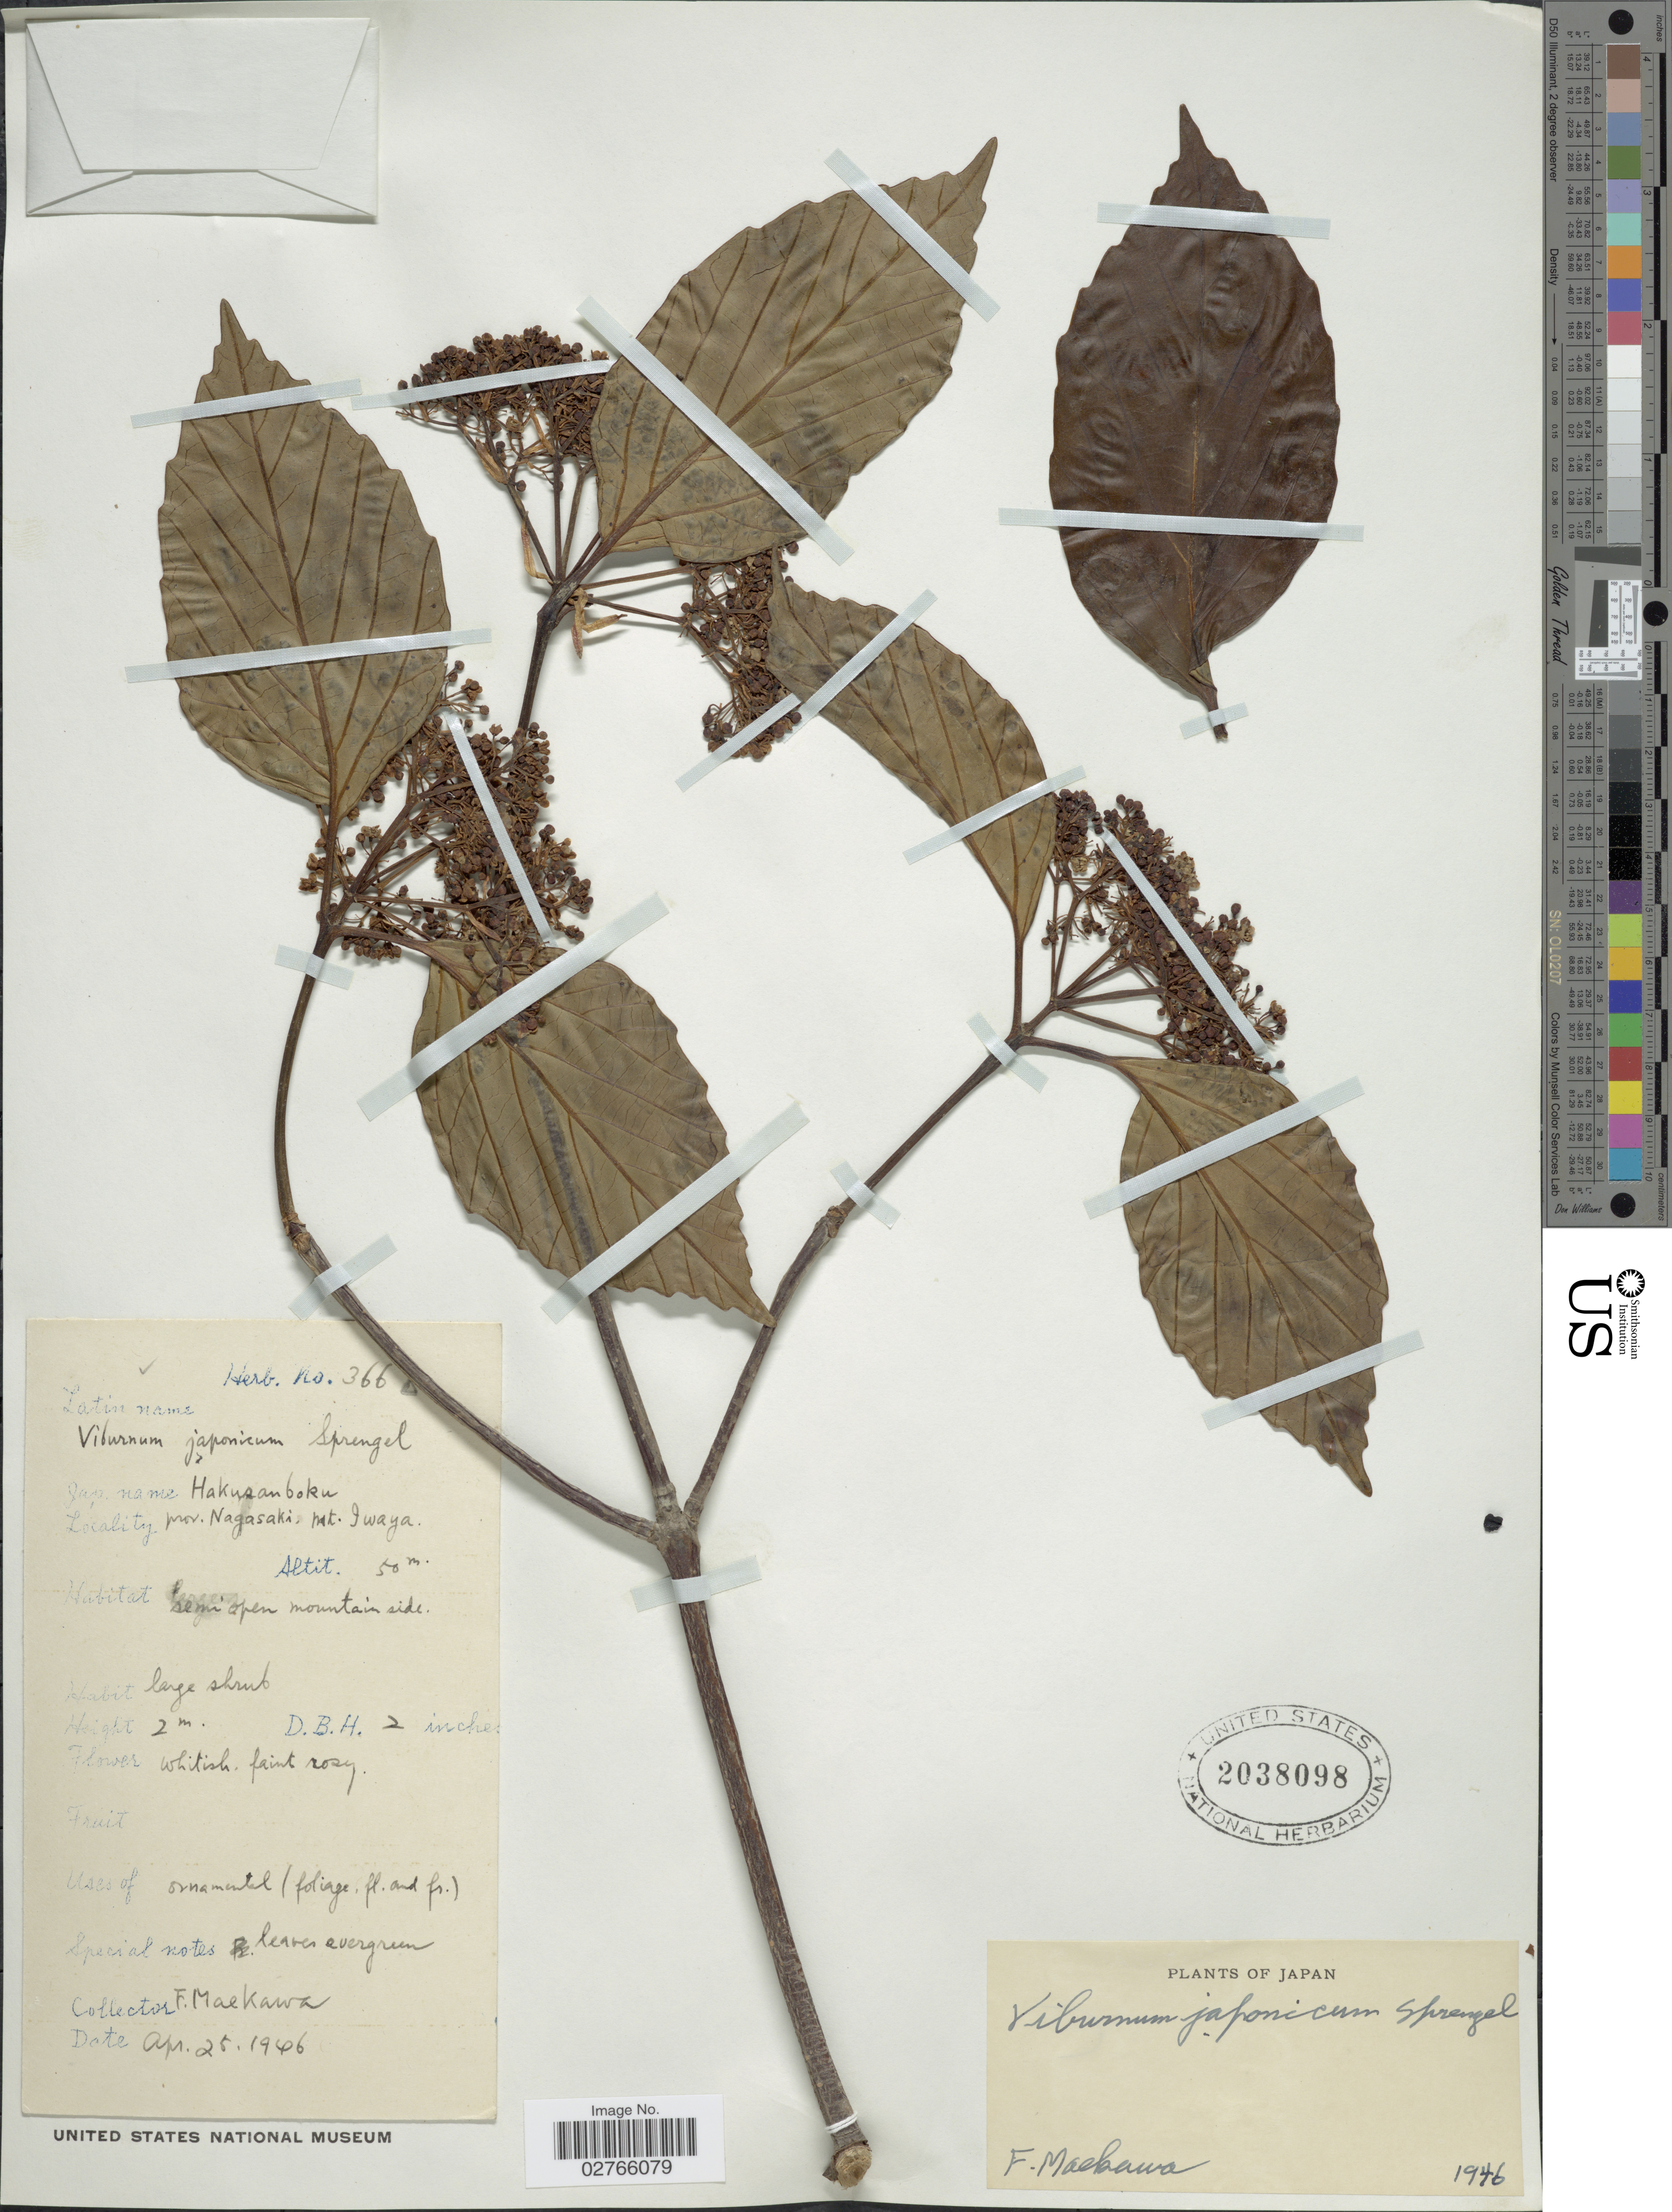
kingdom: Plantae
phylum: Tracheophyta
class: Magnoliopsida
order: Dipsacales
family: Viburnaceae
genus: Viburnum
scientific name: Viburnum japonicum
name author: (Thunb.) C.K. Spreng.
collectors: F. Maekawa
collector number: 366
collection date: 1946-04-25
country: Japan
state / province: Nagasaki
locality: Prov. Nagasaki, Mt. Iwaya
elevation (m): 50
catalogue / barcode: US 2038098